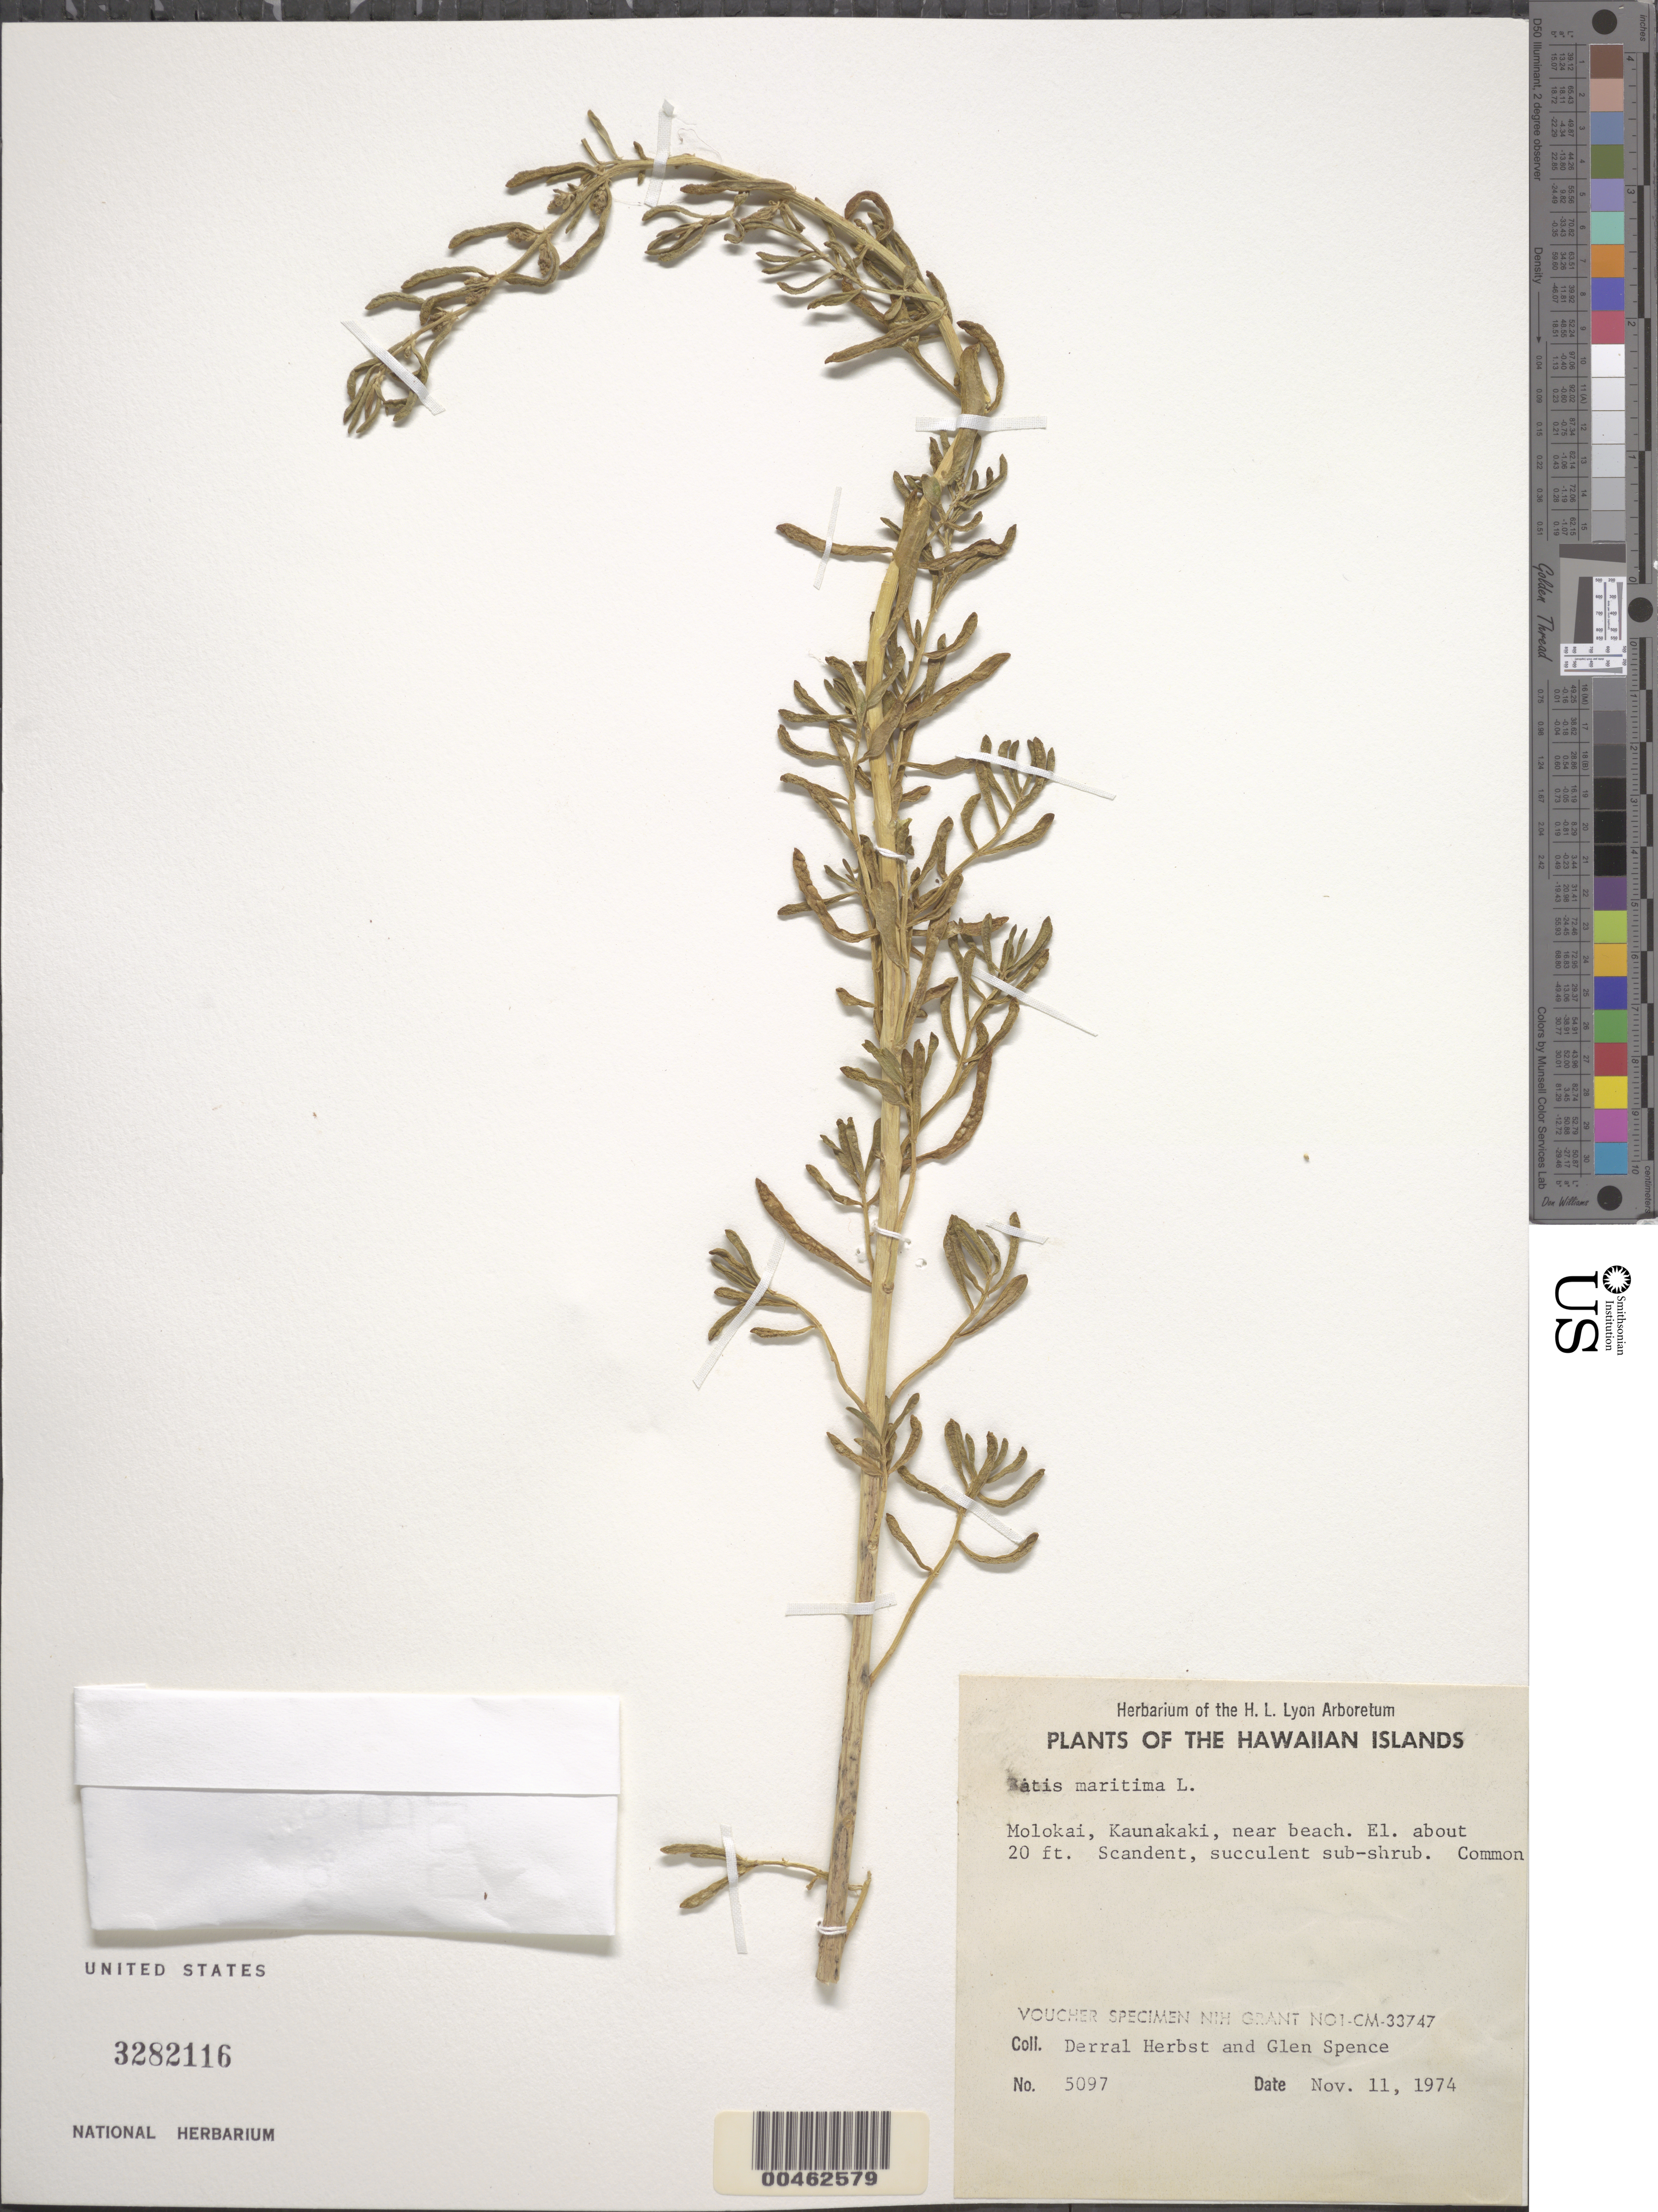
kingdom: Plantae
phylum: Tracheophyta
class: Magnoliopsida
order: Brassicales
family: Bataceae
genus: Batis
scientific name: Batis maritima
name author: L.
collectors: D. R. Herbst & G. Spence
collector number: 5097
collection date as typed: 11 Nov 1974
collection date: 1974-11-11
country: United States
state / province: Hawaii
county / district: Maui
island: Moloka'i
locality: Kaunakaki, near beach.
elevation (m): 6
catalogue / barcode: US 3282116